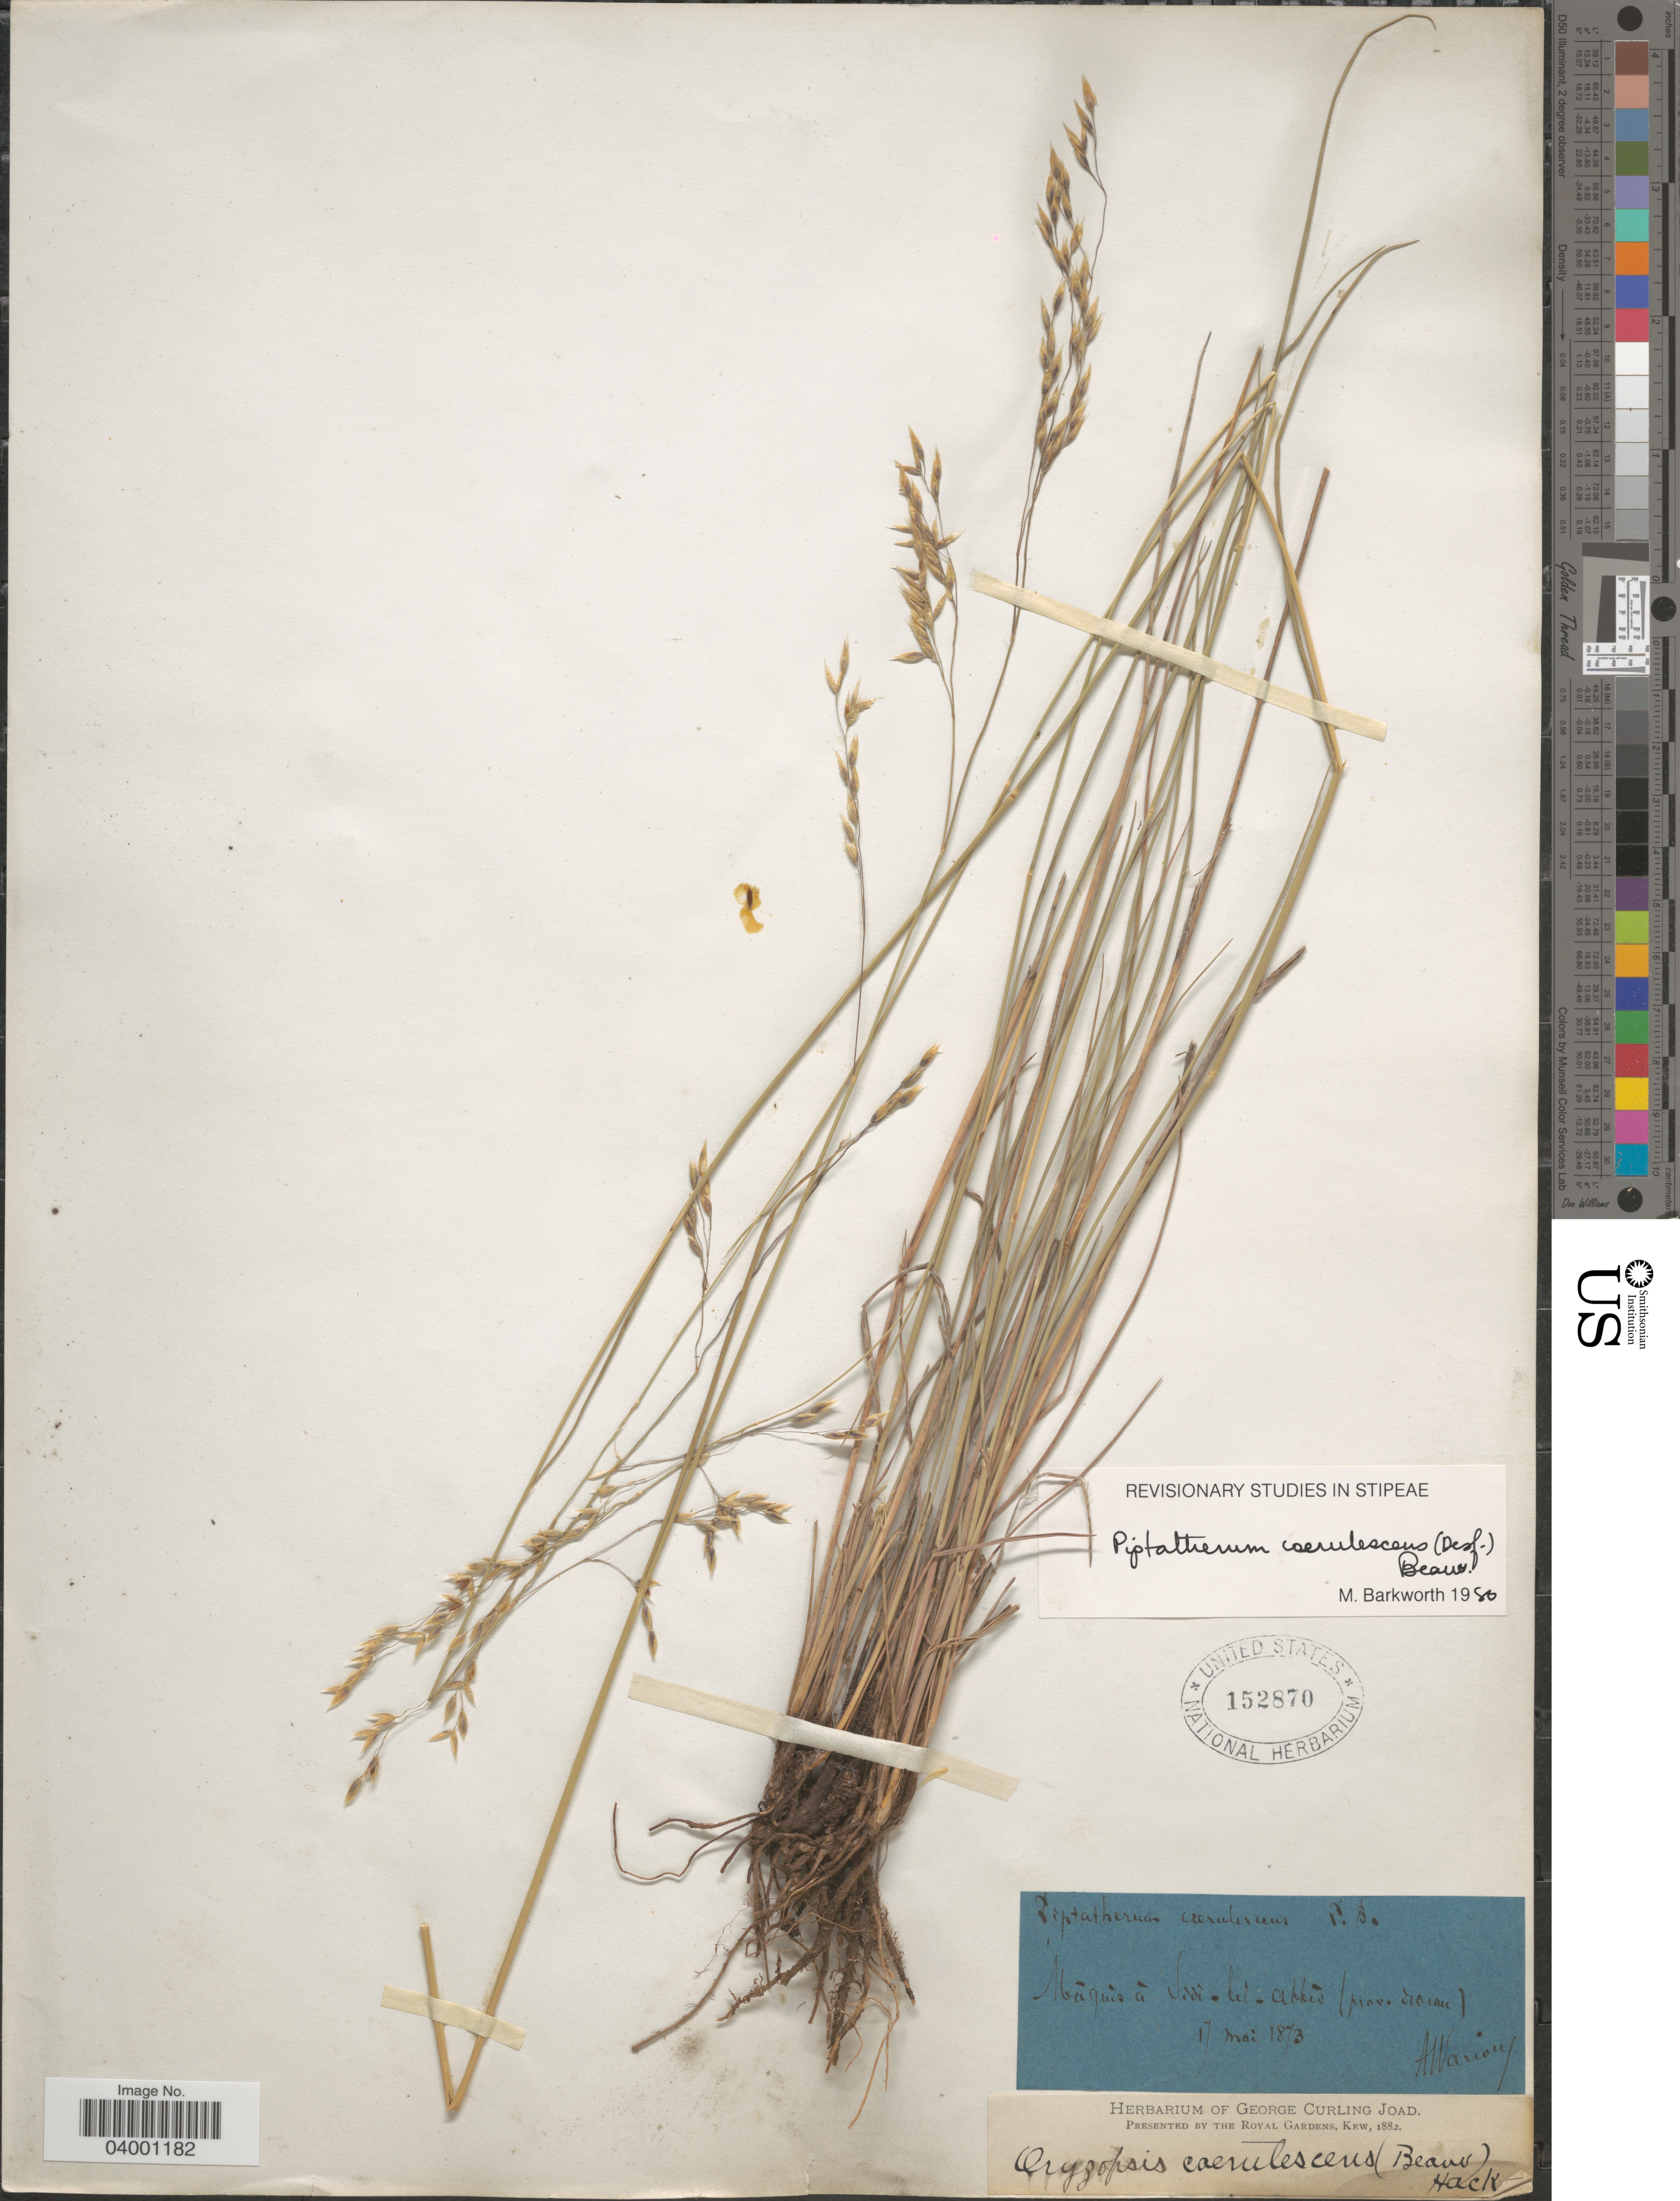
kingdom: Plantae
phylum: Tracheophyta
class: Liliopsida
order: Poales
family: Poaceae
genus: Piptatherum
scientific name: Piptatherum coerulescens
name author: (Desf.) P. Beauv.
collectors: A. Warion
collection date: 1873-05-17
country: Algeria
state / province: Sidi Bel Abbes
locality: Maquis á Sidi-bel-Abbes (prov. D'Oran).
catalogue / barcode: US 152870